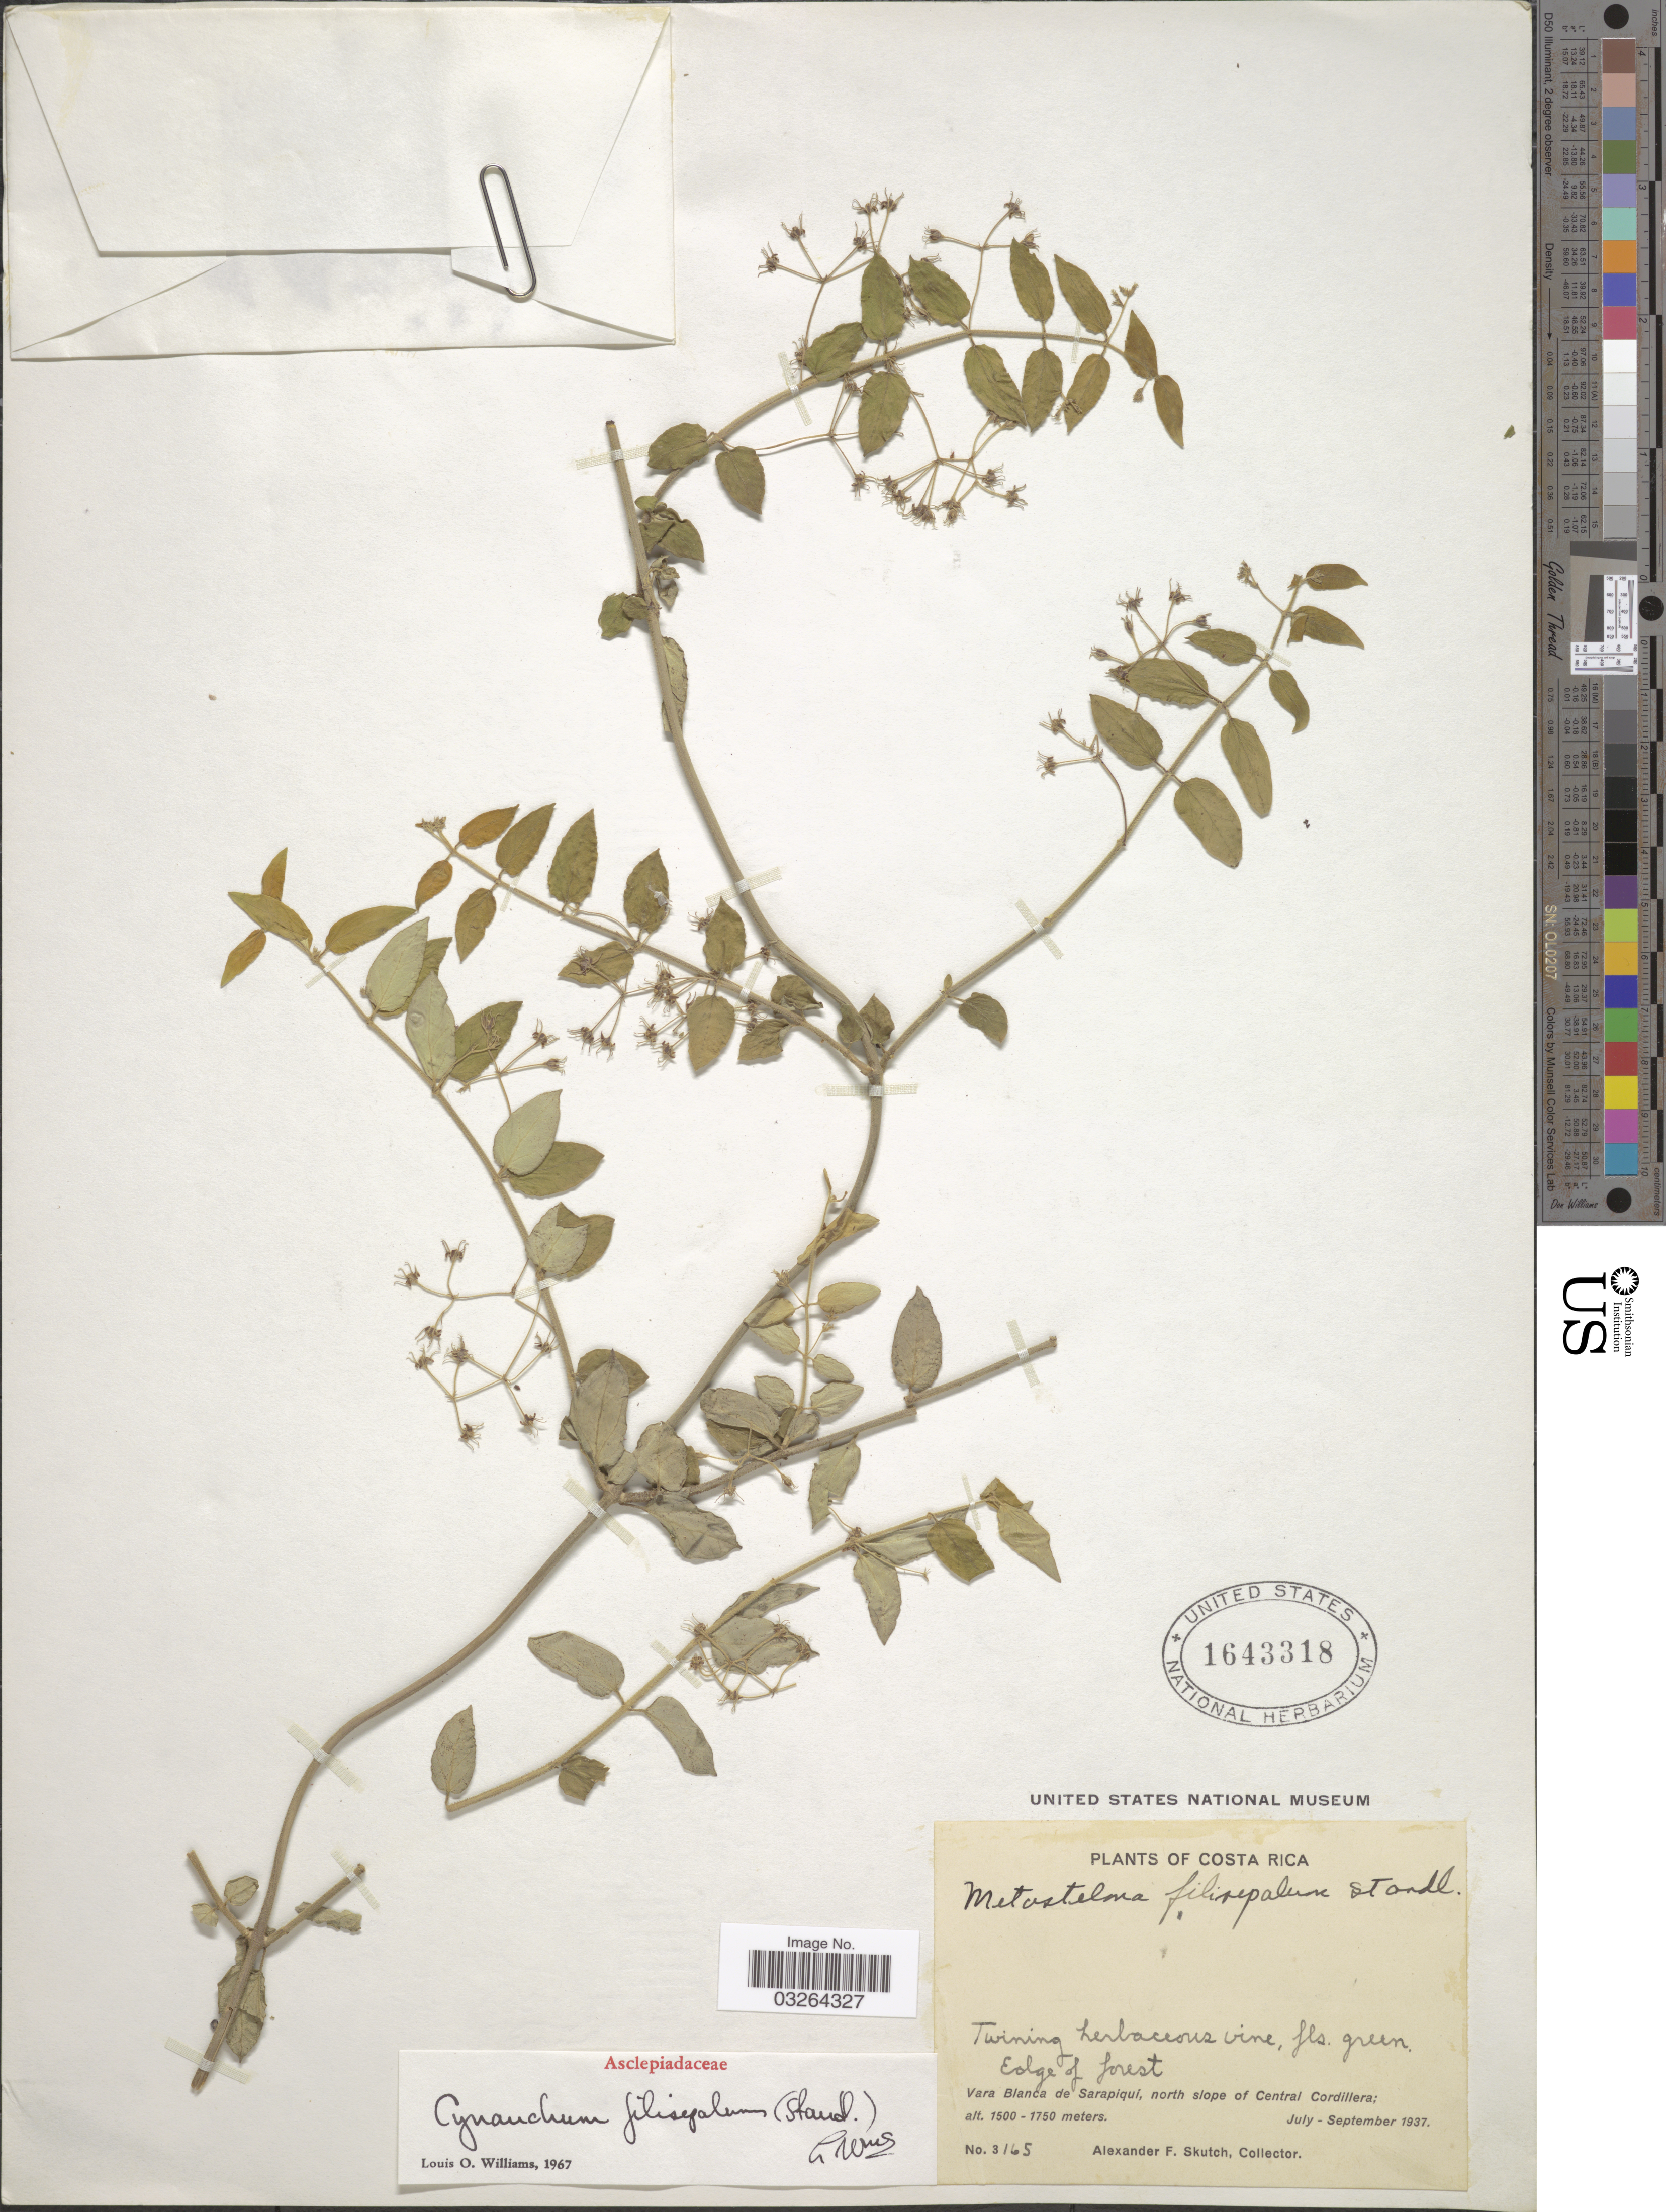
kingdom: Plantae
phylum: Tracheophyta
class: Magnoliopsida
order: Gentianales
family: Apocynaceae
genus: Cynanchum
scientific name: Cynanchum filisepalum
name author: (Standl.) L.O. Williams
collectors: A. F. Skutch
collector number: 3165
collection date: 1937-07/1937-09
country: Costa Rica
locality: Vara Blanca de Sarapiqui, north slope of Central Cordillera.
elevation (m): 1500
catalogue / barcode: US 1643318